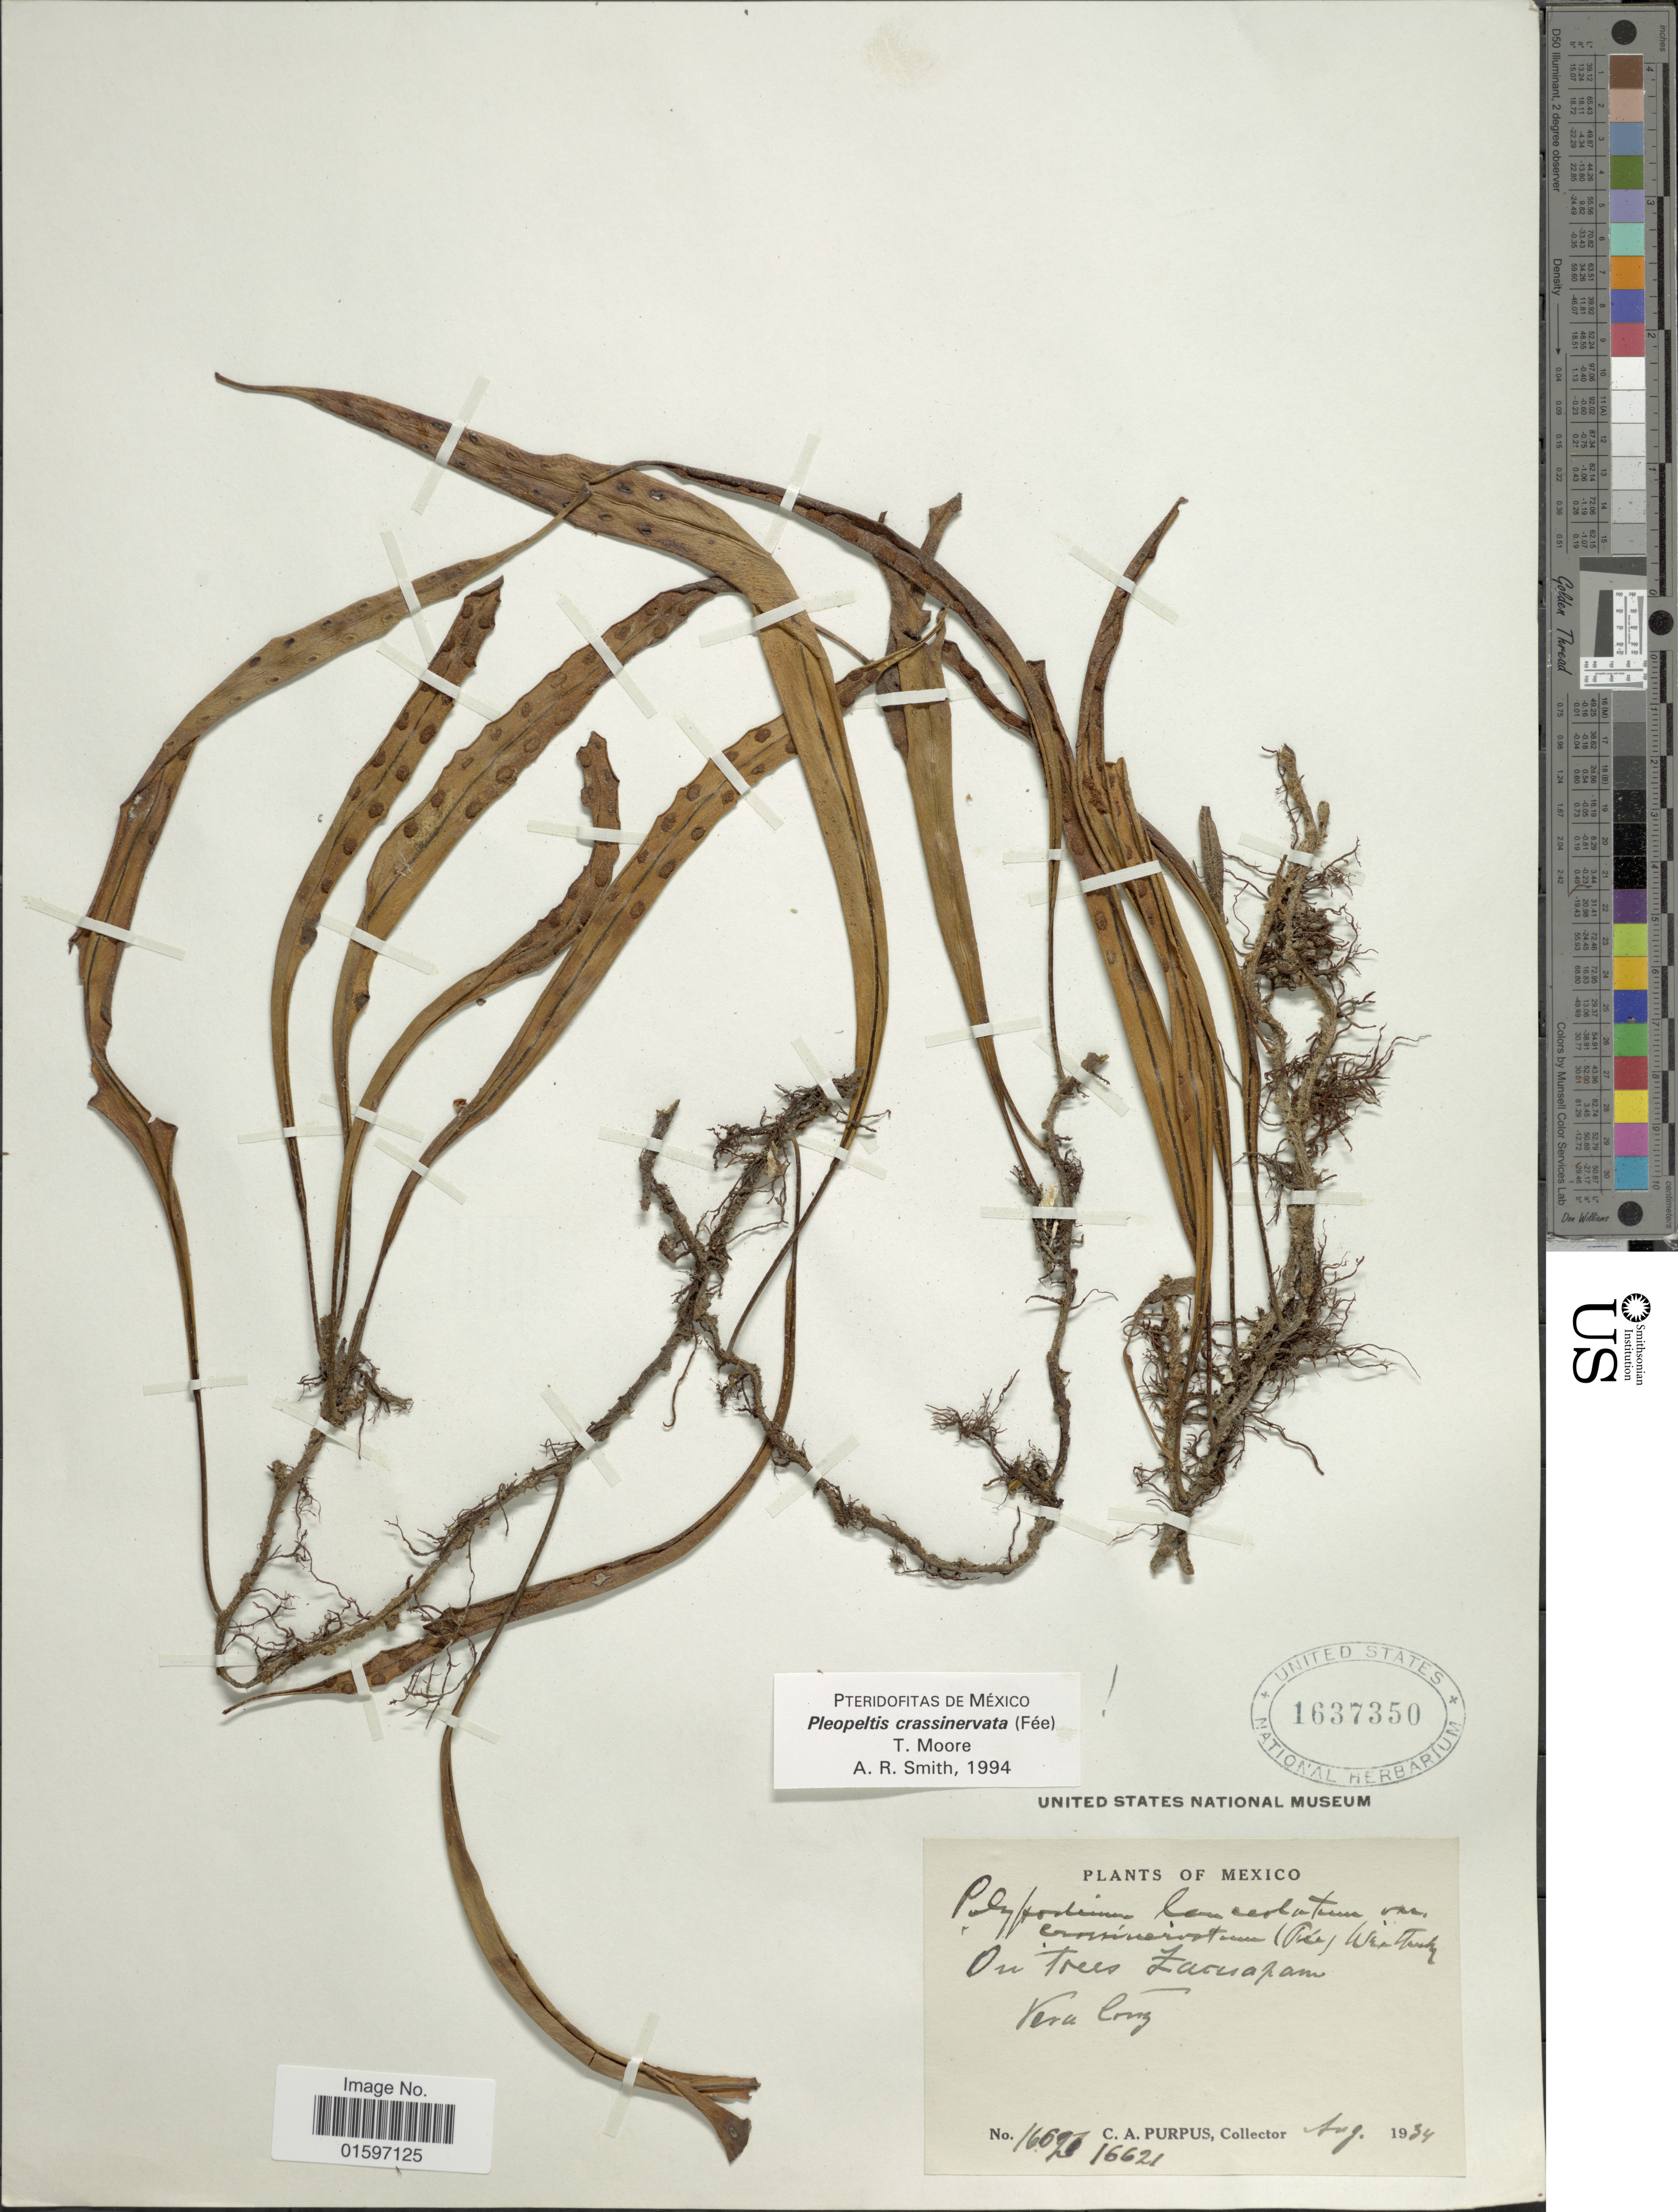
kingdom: Plantae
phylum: Tracheophyta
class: Polypodiopsida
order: Polypodiales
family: Polypodiaceae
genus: Pleopeltis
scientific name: Pleopeltis crassinervata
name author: (Fée) T. Moore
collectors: C. A. Purpus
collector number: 16621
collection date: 1934-08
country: Mexico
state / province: Veracruz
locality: Mexico, on trees Zacuapan, Vera Cruz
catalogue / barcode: US 1637350